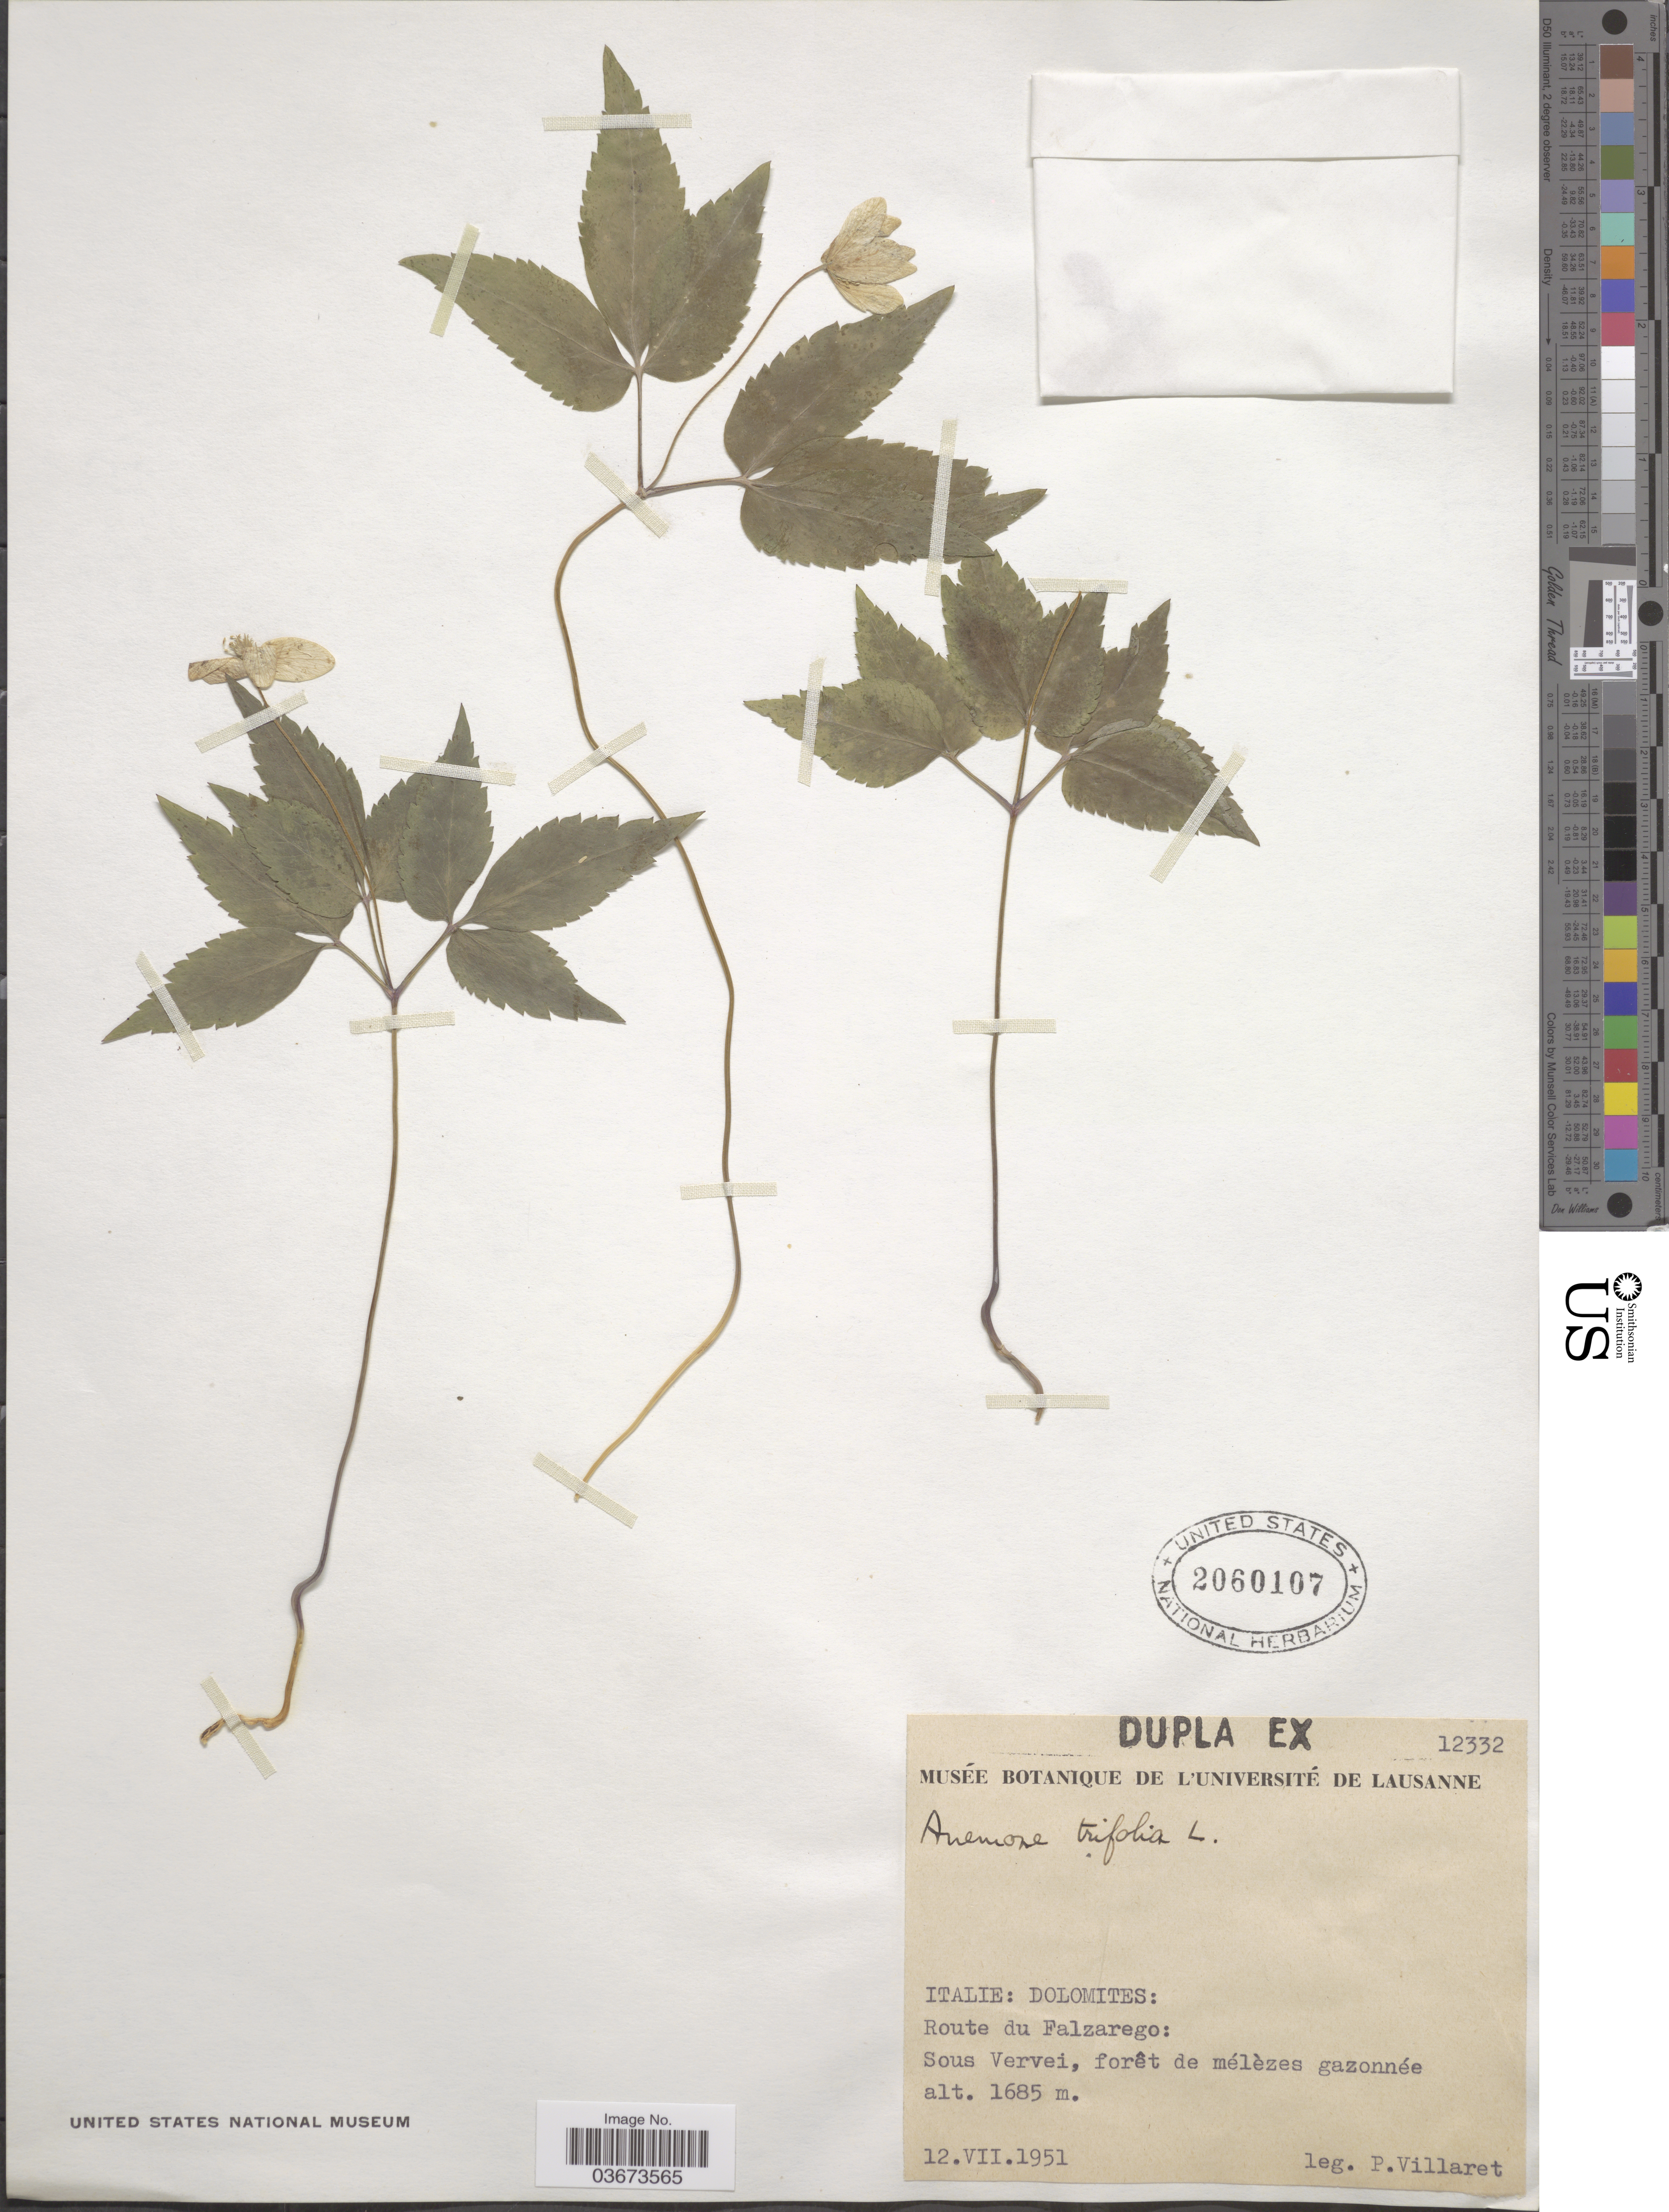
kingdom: Plantae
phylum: Tracheophyta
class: Magnoliopsida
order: Ranunculales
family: Ranunculaceae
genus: Anemone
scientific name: Anemone trifolia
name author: L.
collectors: P. Villaret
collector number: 12332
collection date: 1951-07-12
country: Italy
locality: Dolomites: Route du Falzarego: Sous Vervei.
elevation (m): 1685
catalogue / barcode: US 2060107